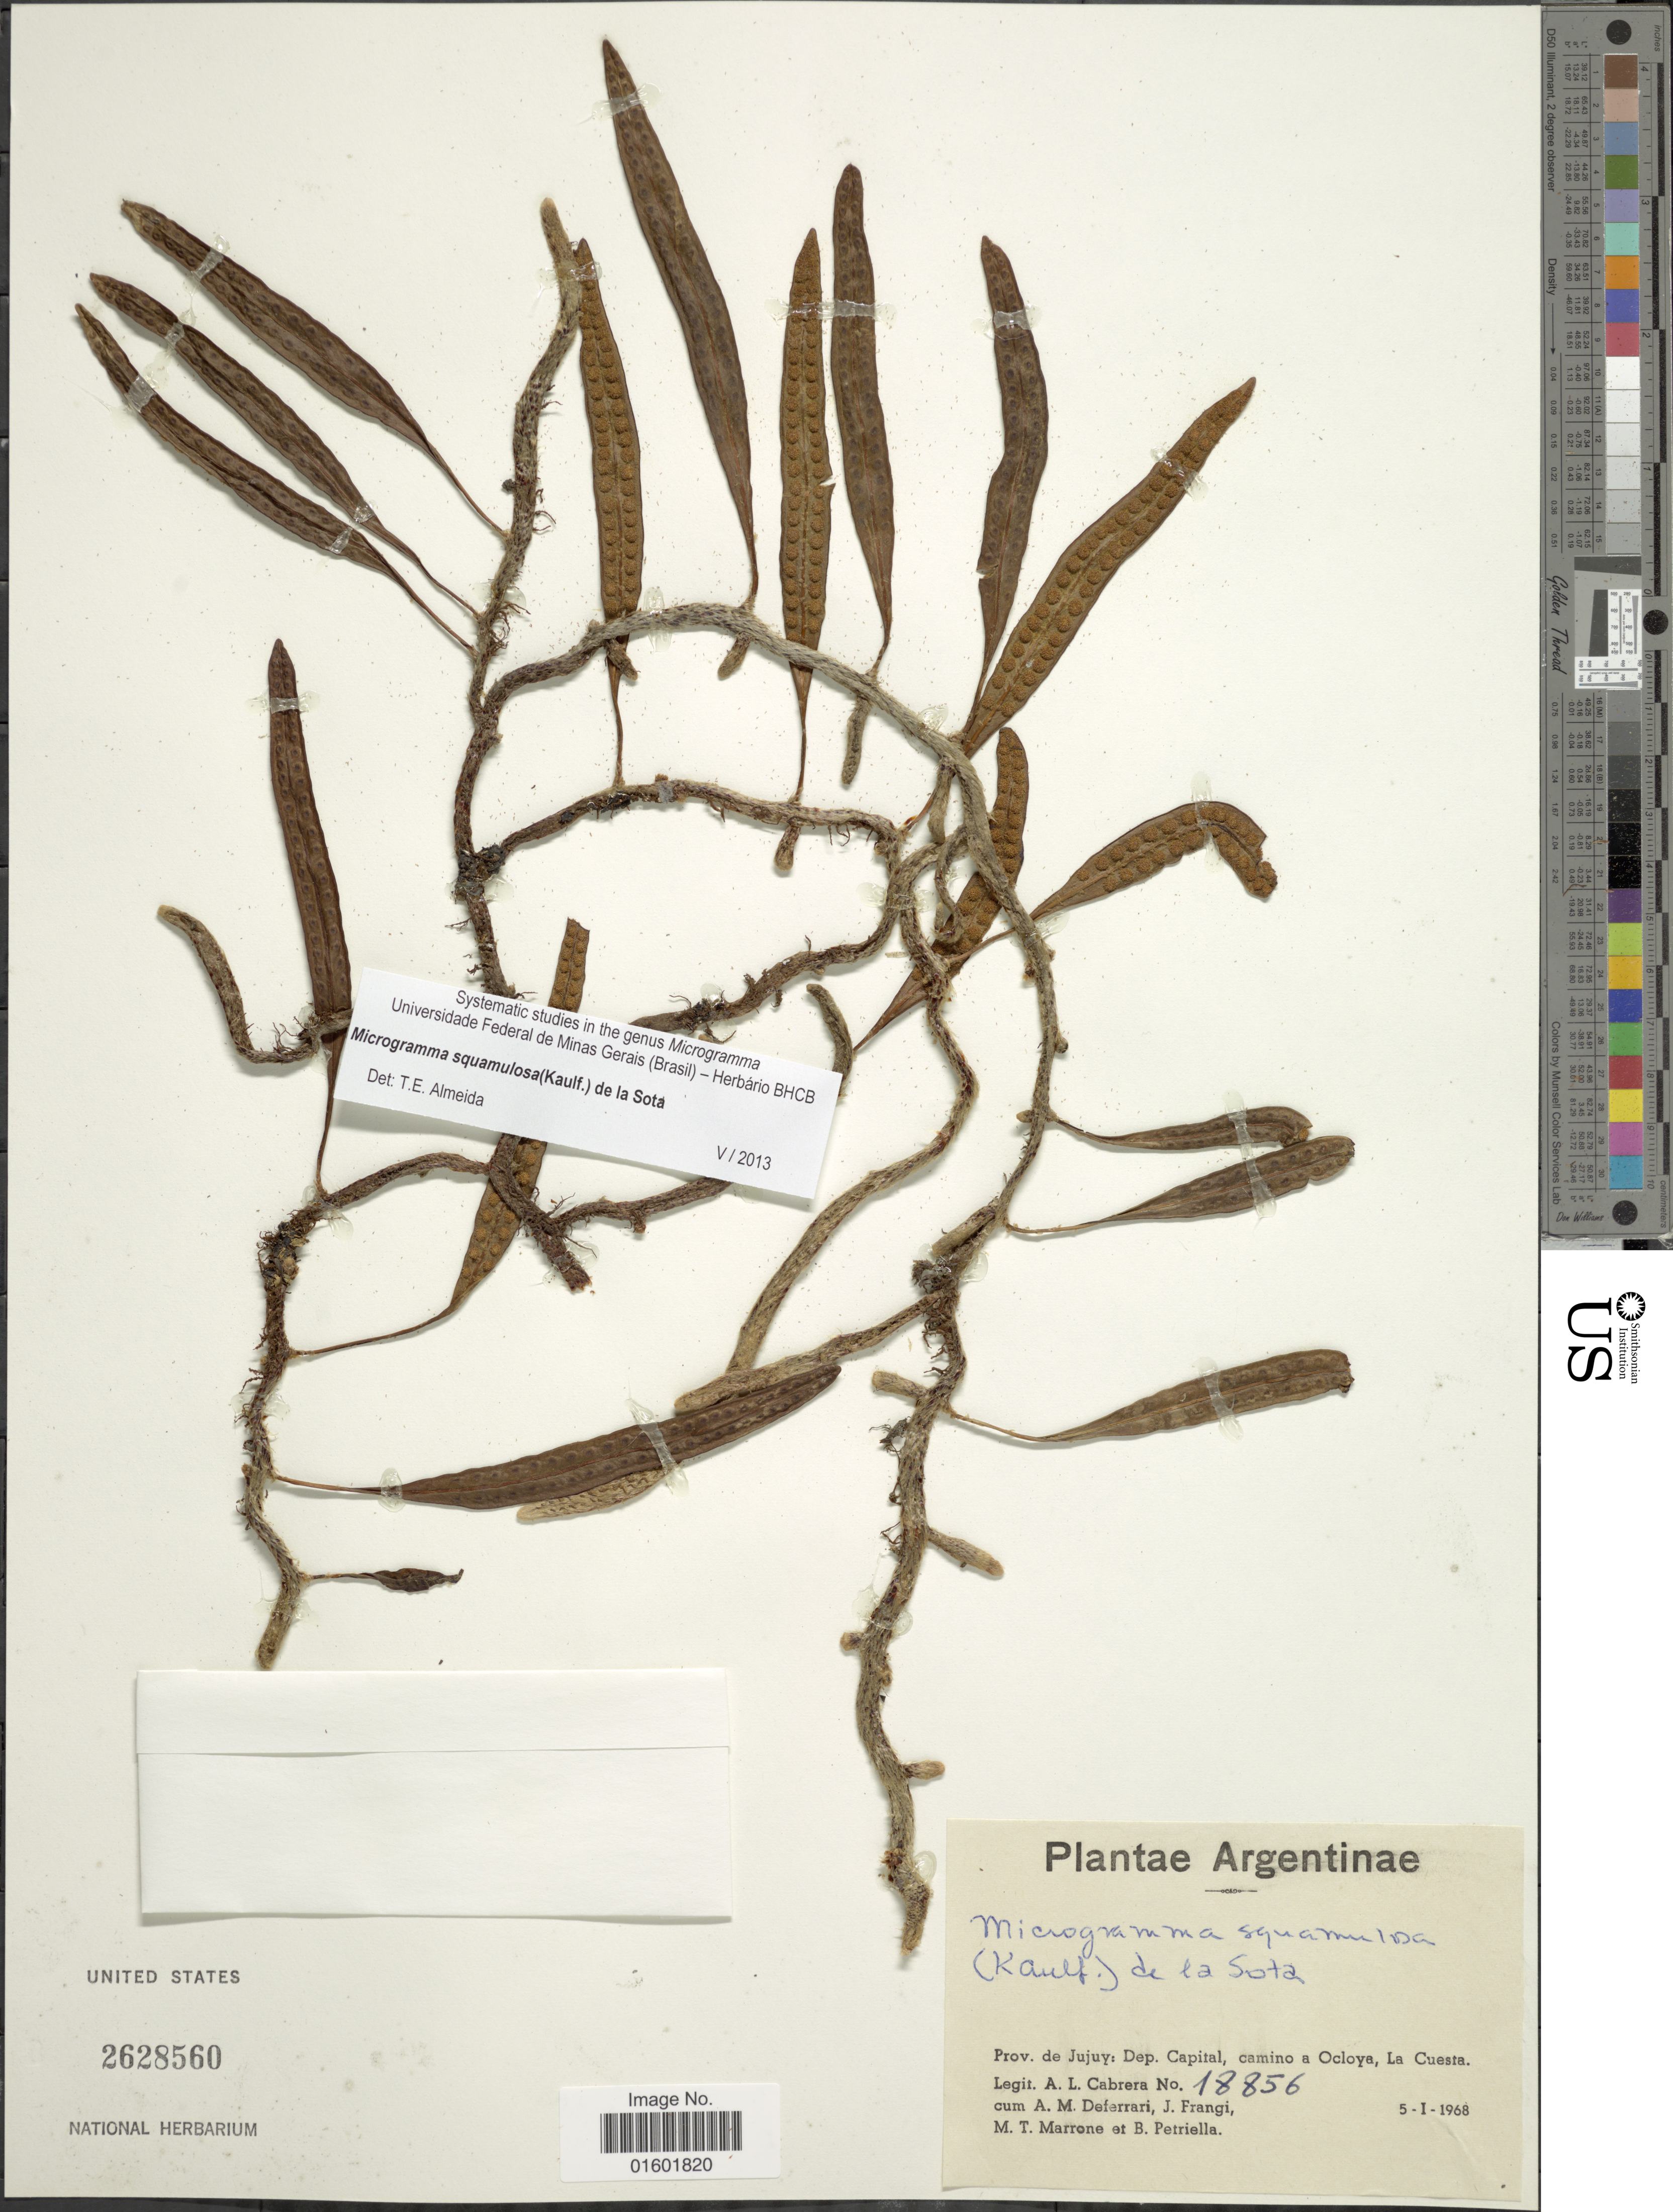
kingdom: Plantae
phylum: Tracheophyta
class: Polypodiopsida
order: Polypodiales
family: Polypodiaceae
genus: Microgramma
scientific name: Microgramma squamulosa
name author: (Kaulf.) Sota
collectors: A. L. Cabrera, A. M. Deferrari, J. Frangi, M. Marrone & B. Petriella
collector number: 18856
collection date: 1968-01-05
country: Argentina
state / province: Jujuy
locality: Dept. Capital, camino a Ocloya, La Cuesta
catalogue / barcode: US 2628560